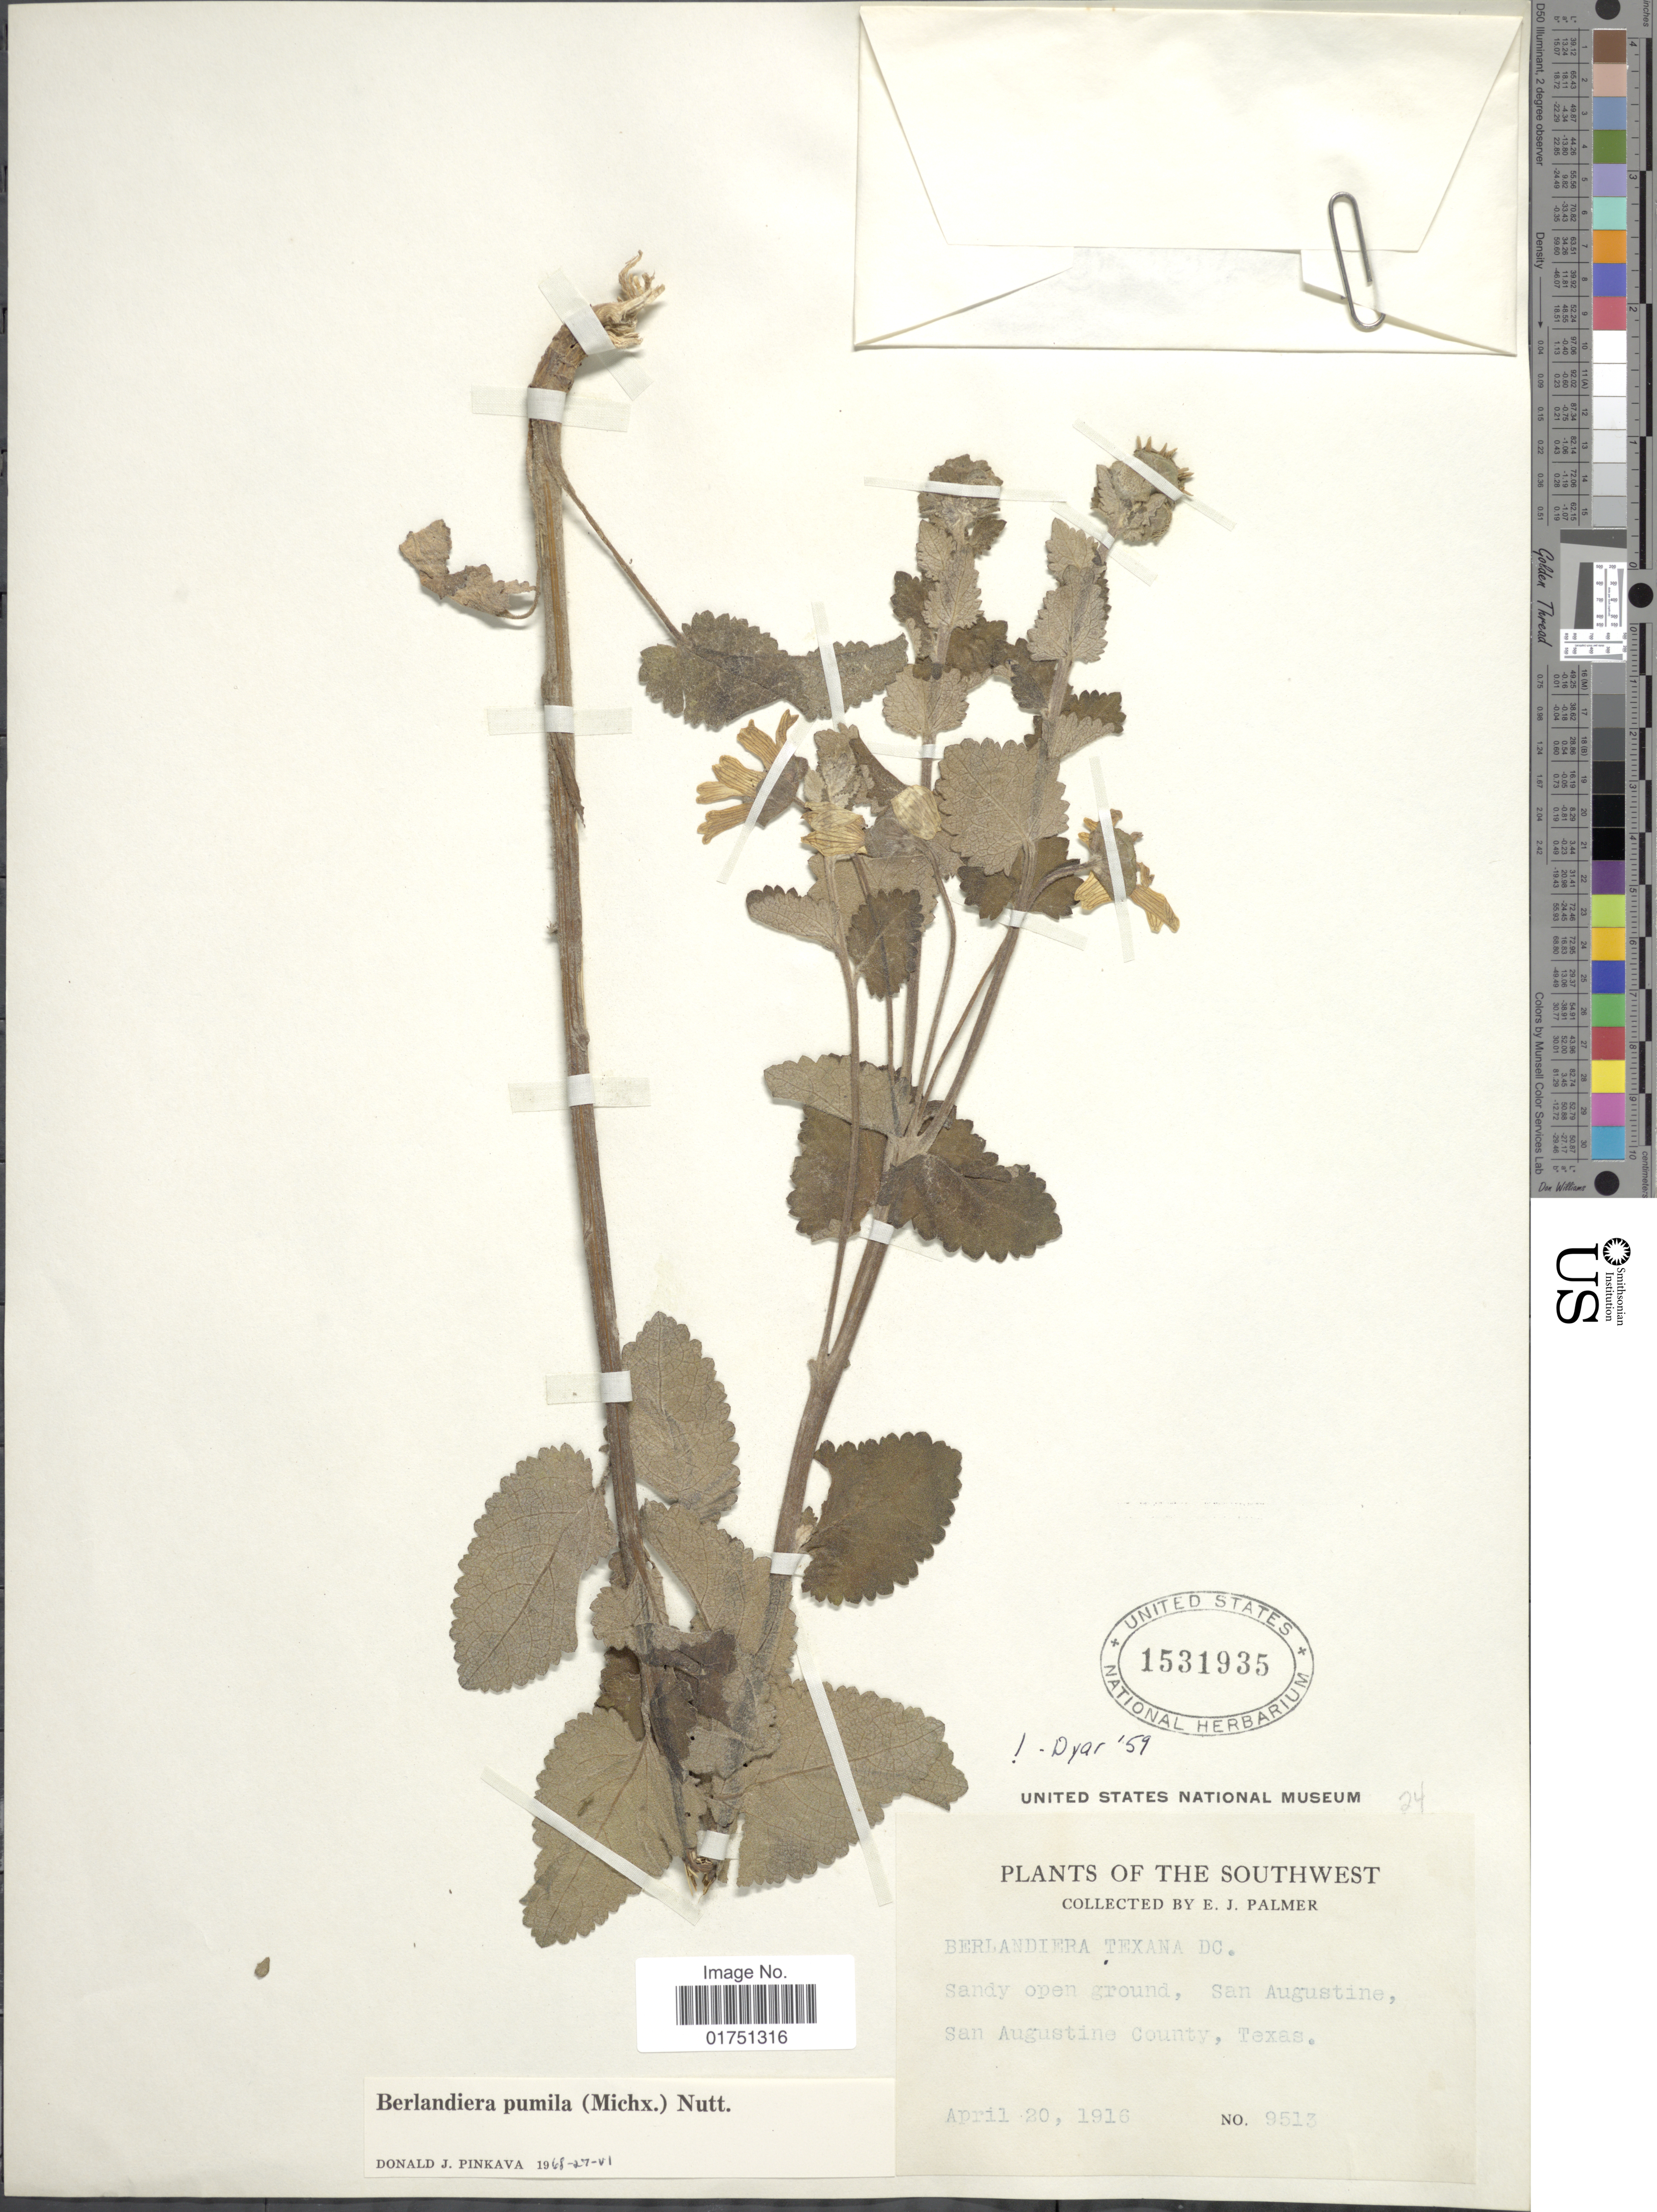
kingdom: Plantae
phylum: Tracheophyta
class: Magnoliopsida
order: Asterales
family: Asteraceae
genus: Berlandiera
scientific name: Berlandiera pumila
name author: (Michx.) Nutt.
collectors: E. J. Palmer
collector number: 9513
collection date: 1916-04-20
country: United States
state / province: Texas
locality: Southwest. Sandy open ground, San Augustine, San Augustine County, Texas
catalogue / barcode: US 1531935